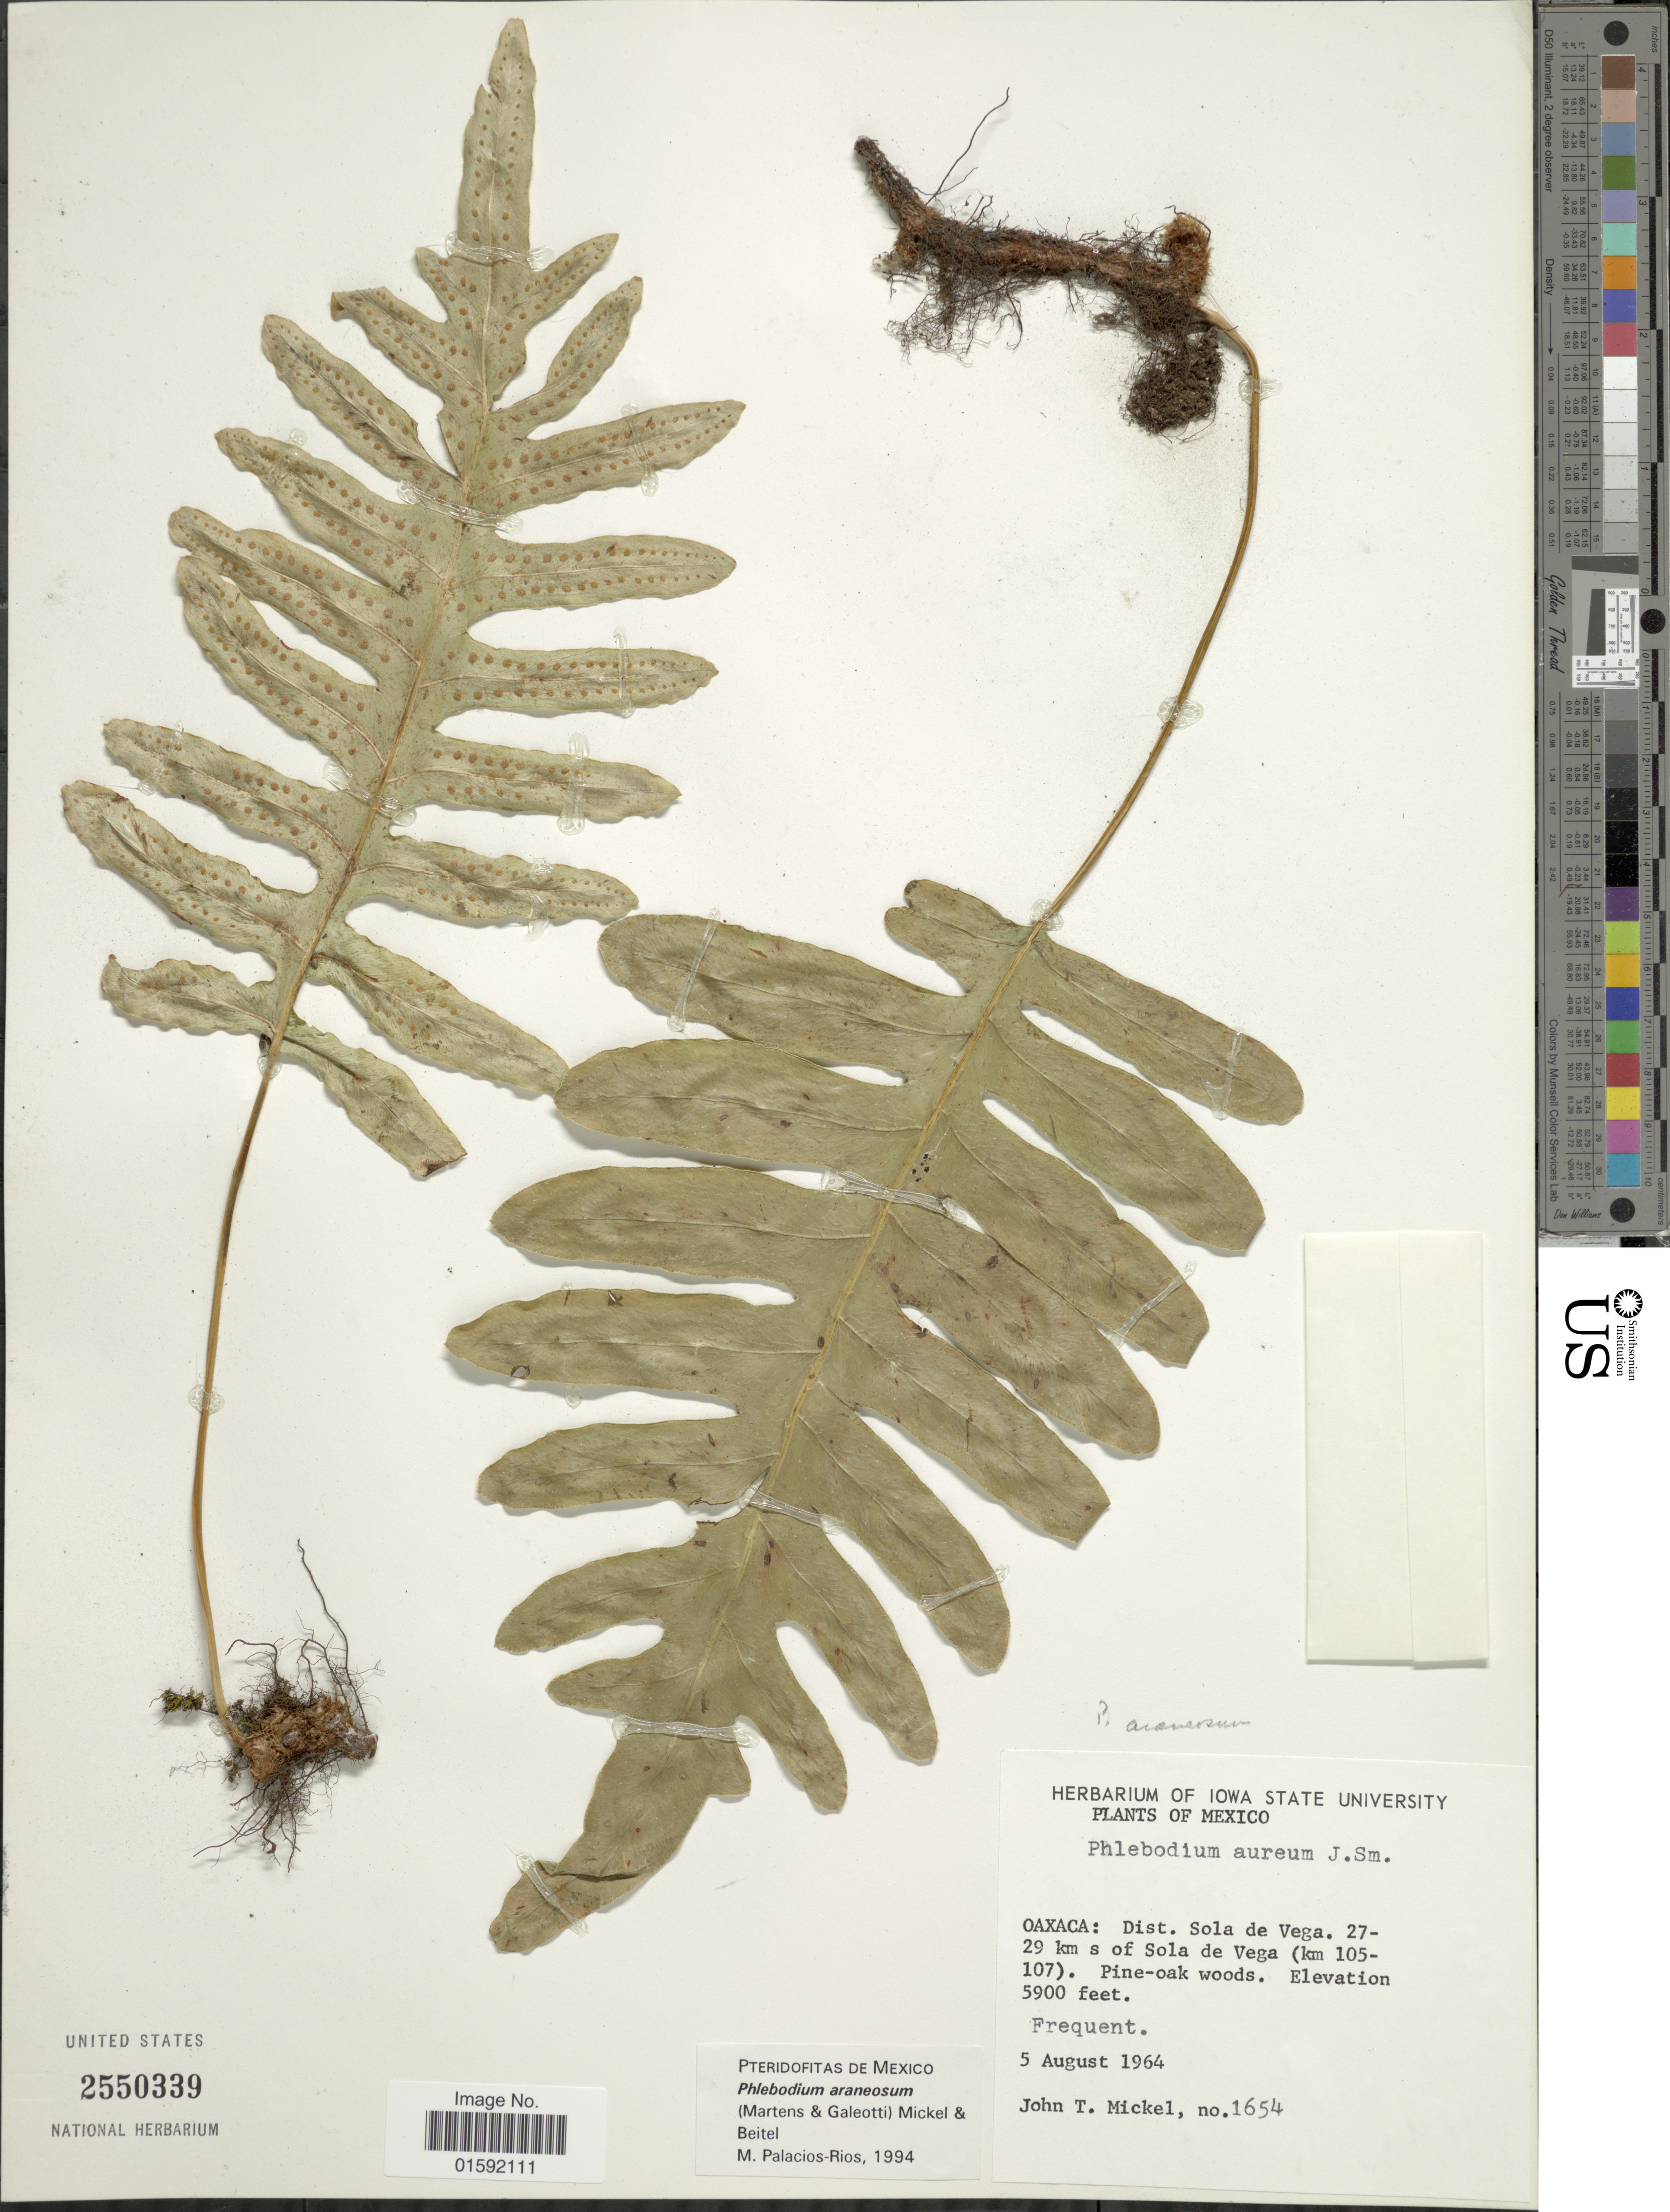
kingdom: Plantae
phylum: Tracheophyta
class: Polypodiopsida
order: Polypodiales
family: Polypodiaceae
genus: Phlebodium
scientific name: Phlebodium araneosum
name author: (M. Martens) Mickel & Beitel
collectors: J. T. Mickel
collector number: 1654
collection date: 1964-08-05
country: Mexico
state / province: Oaxaca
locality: Dist. Sola de Vega, 27-29 km s of Sola de Vega (km 105-107)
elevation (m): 1798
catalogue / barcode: US 2550339